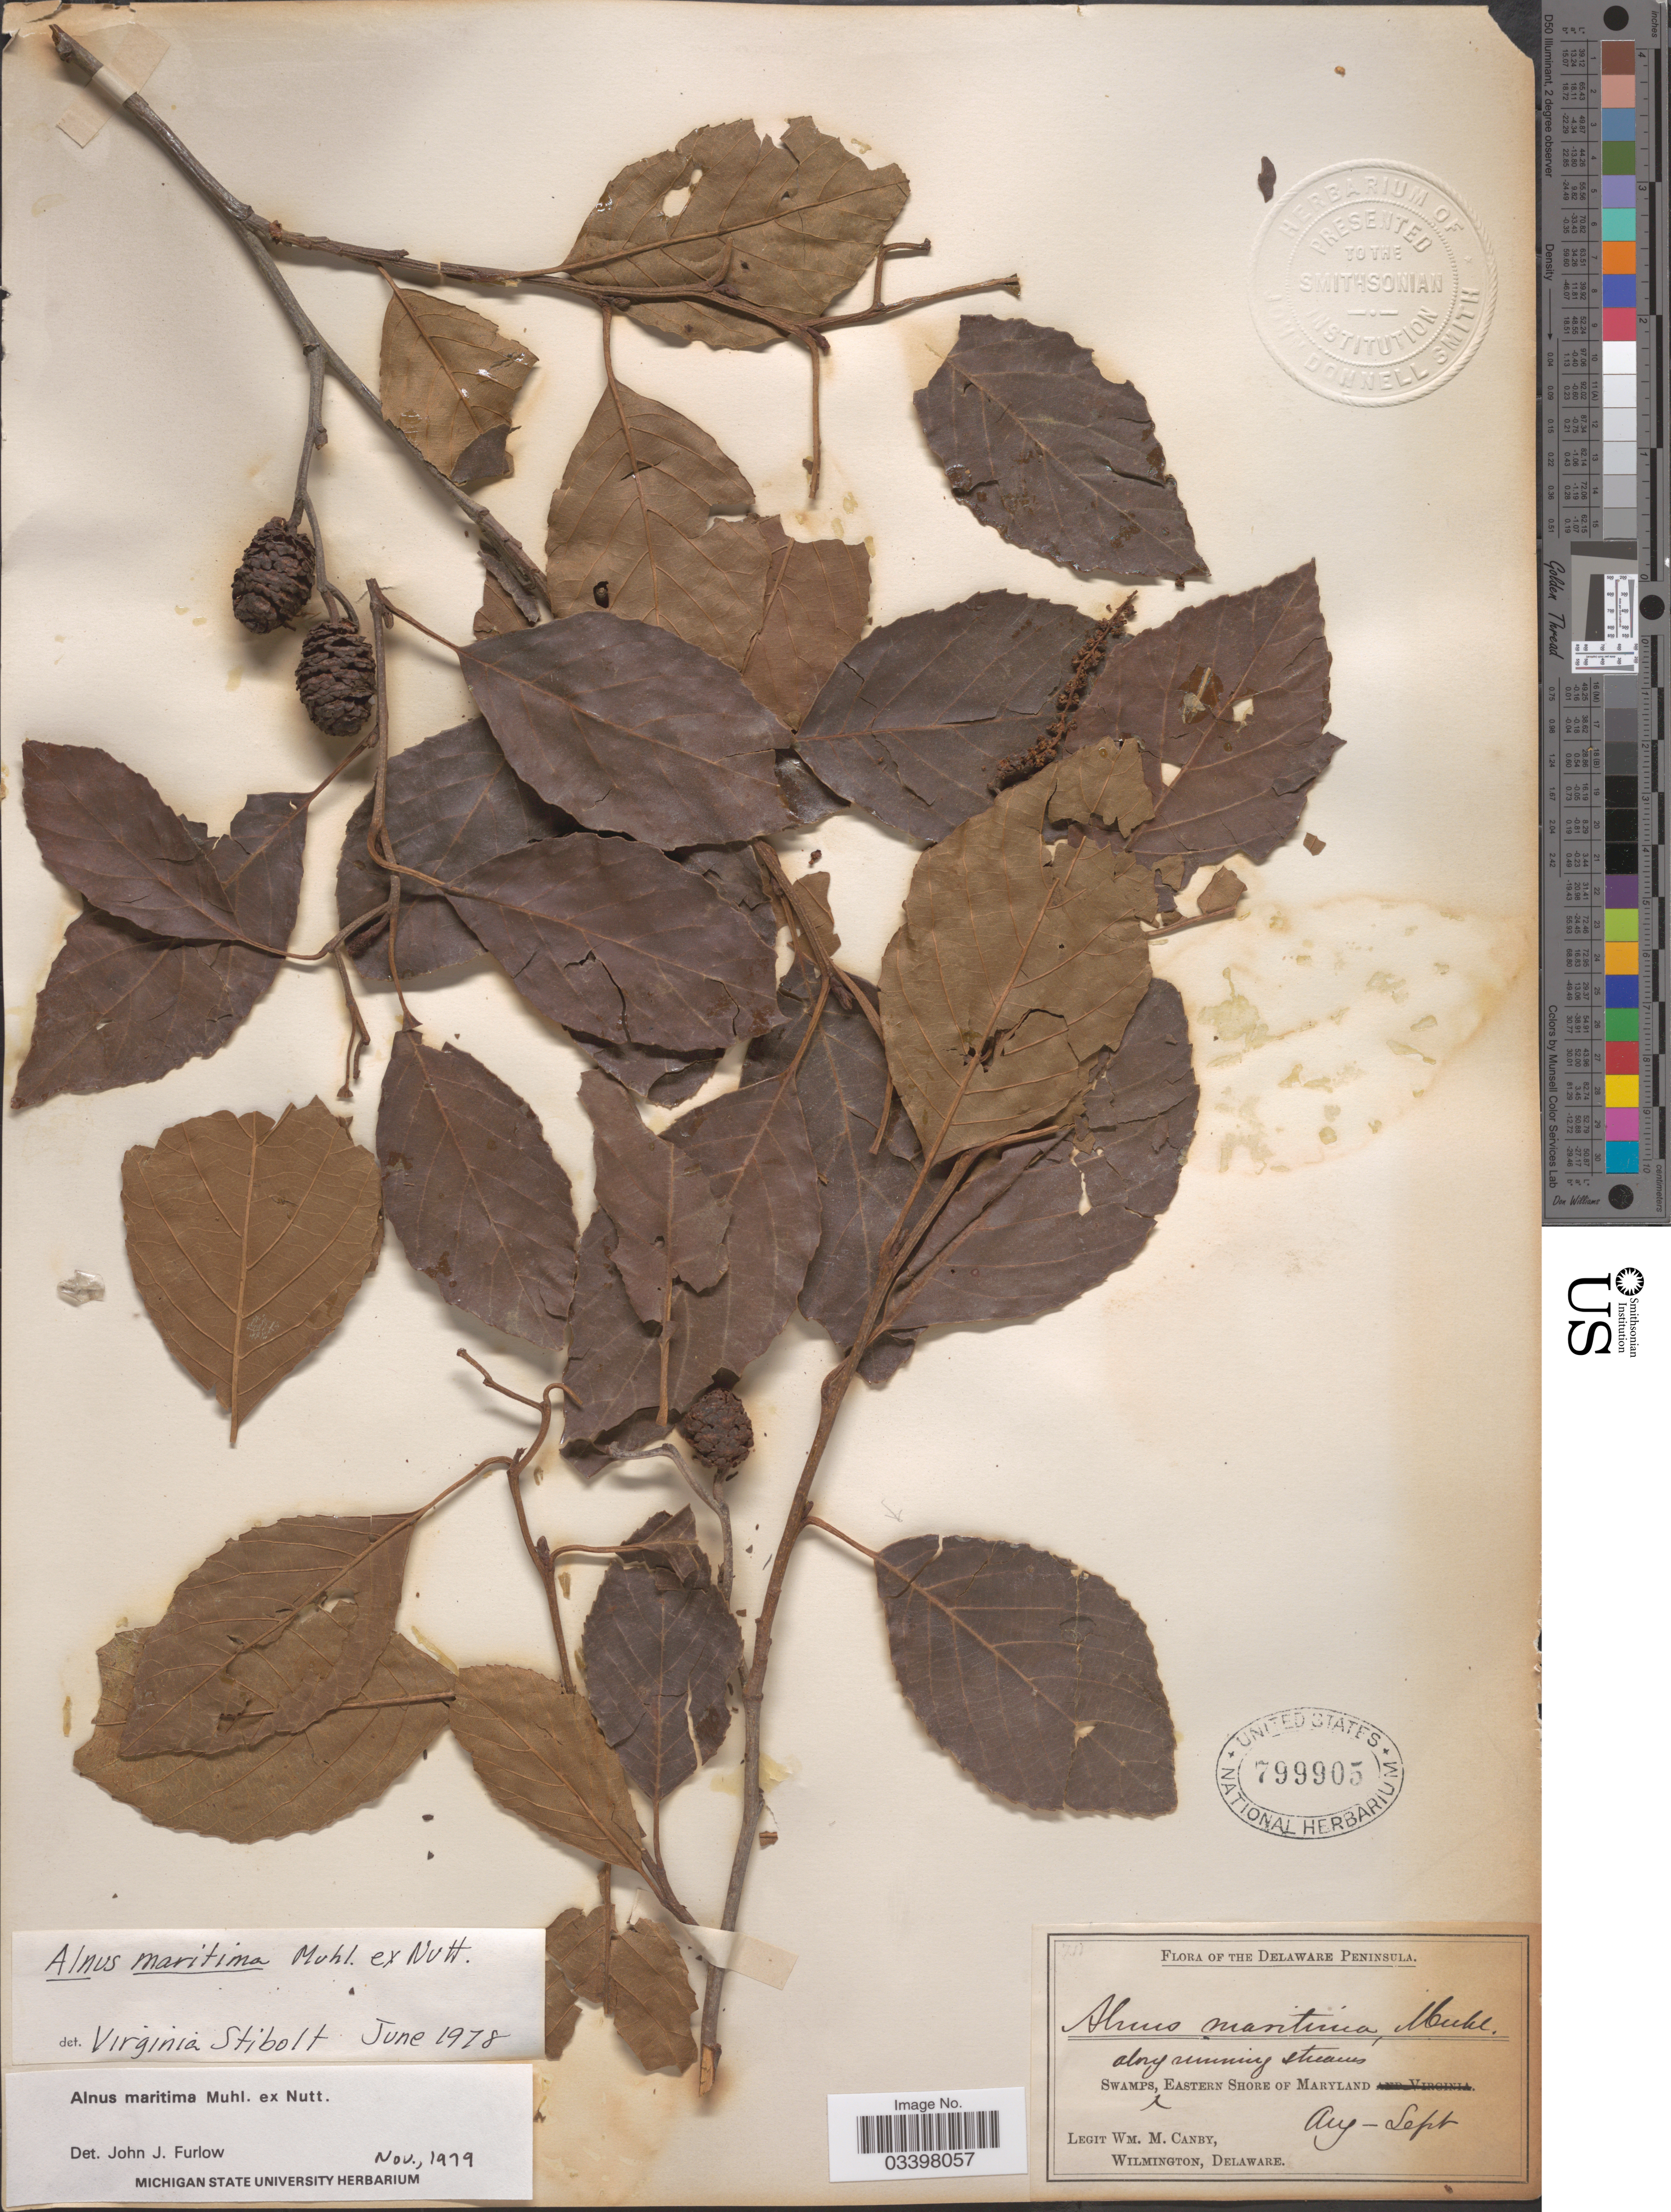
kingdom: Plantae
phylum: Tracheophyta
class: Magnoliopsida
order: Fagales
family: Betulaceae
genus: Alnus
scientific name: Alnus maritima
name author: (Marshall) Muhl. ex Nutt.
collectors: W. M. Canby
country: United States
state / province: Maryland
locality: Delaware Peninsula. Eastern Shore of Maryland.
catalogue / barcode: US 799905